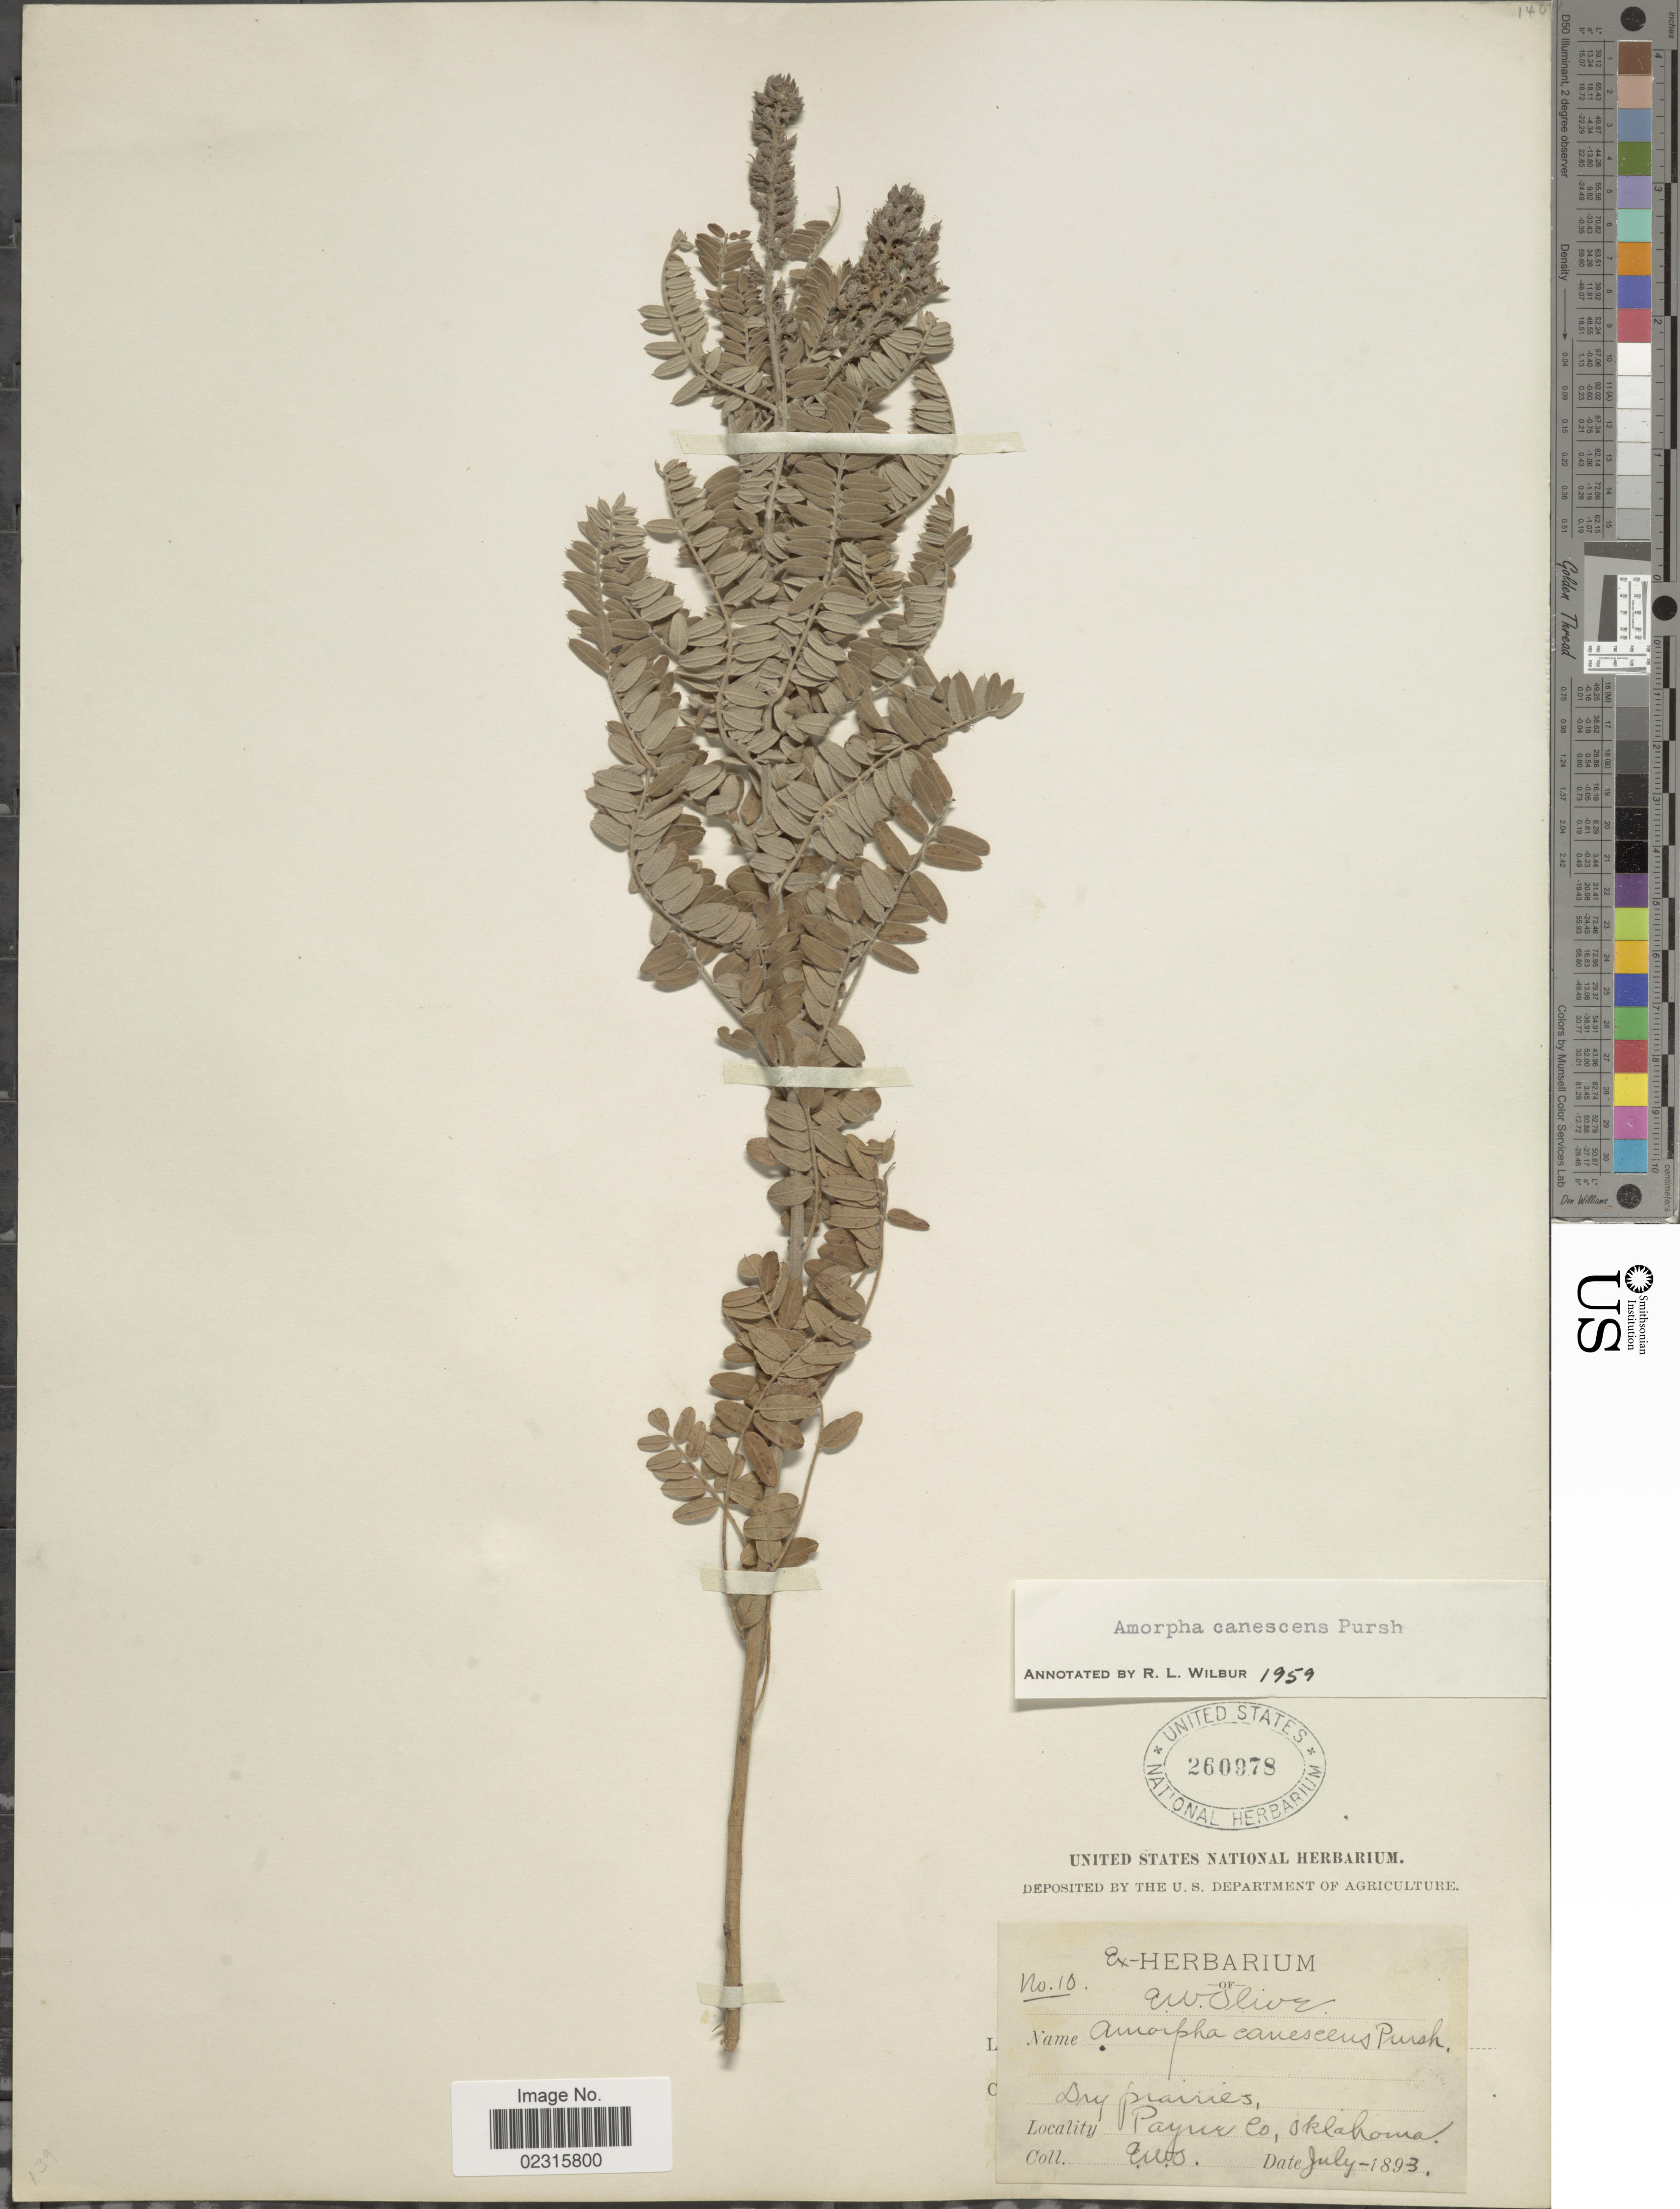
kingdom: Plantae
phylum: Tracheophyta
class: Magnoliopsida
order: Fabales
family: Fabaceae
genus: Amorpha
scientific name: Amorpha canescens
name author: Pursh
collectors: E. Oliver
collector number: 10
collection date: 1893-07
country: United States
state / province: Oklahoma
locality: Payne Co.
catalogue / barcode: US 260978